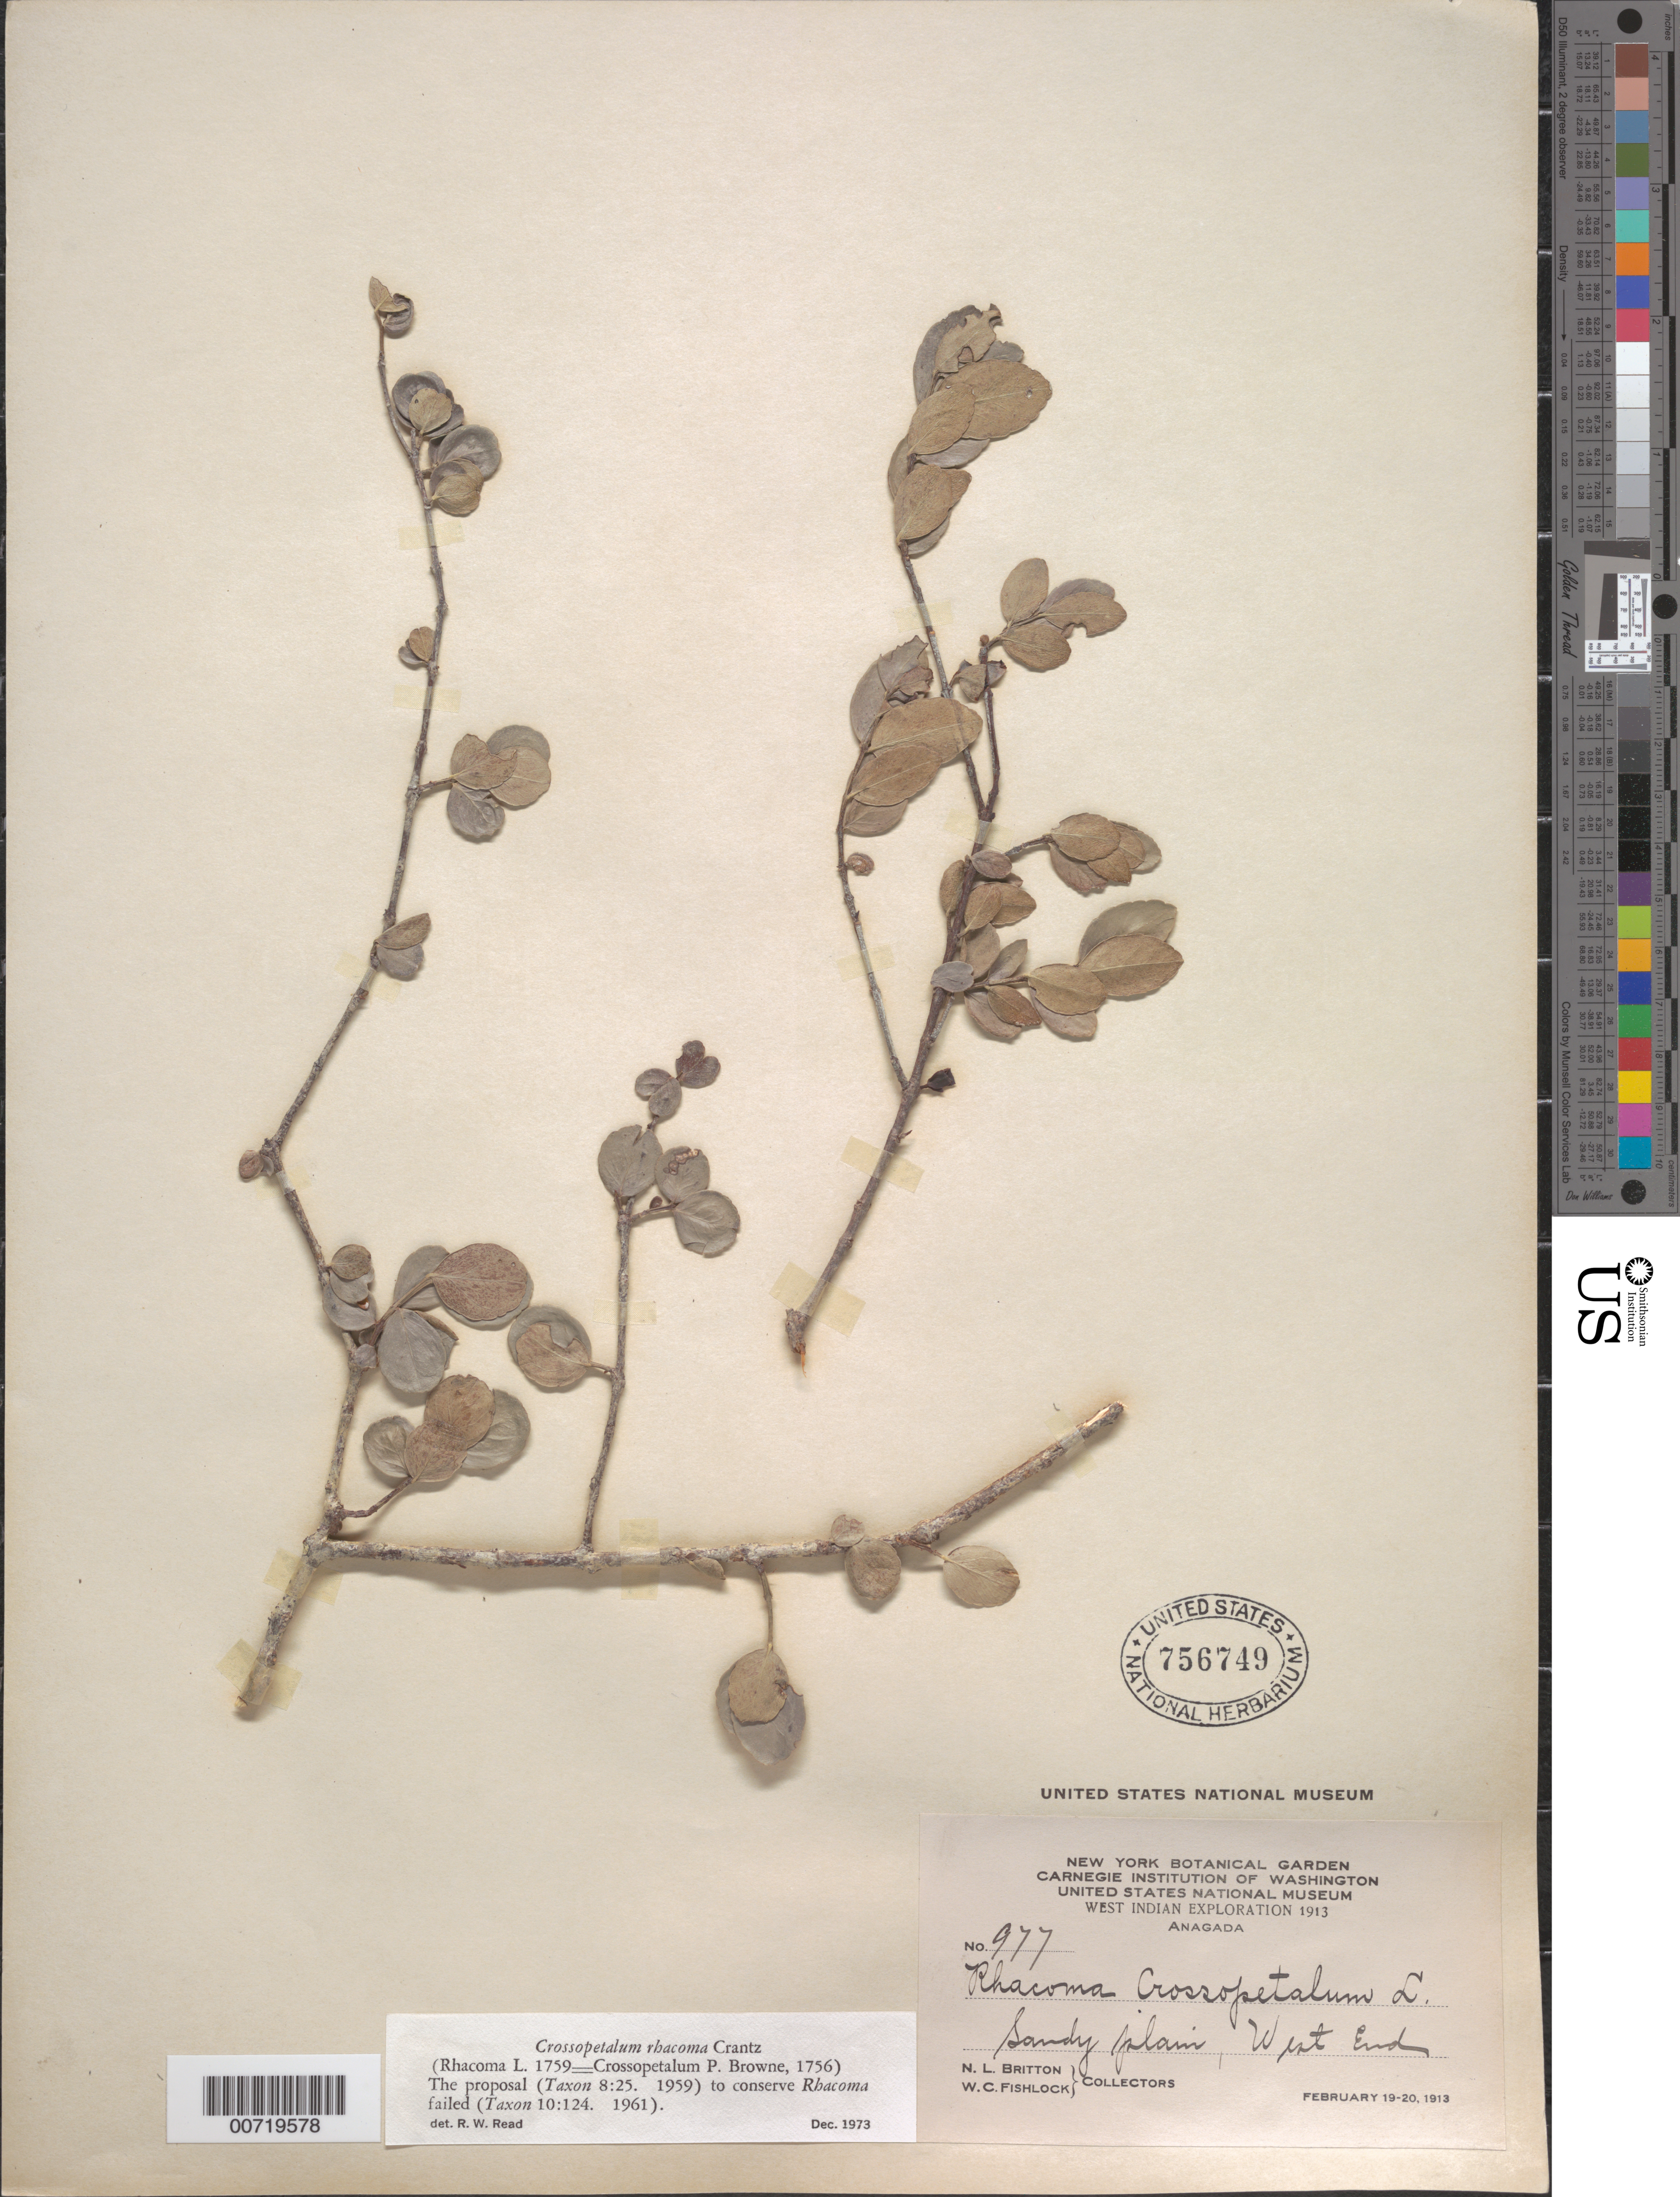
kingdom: Plantae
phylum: Tracheophyta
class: Magnoliopsida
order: Celastrales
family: Celastraceae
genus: Crossopetalum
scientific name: Crossopetalum rhacoma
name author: Crantz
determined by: Read, Robert W., (US), NMNH (UNITED STATES)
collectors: N. Britton & W. Fishlock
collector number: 977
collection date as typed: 19 Feb 1913 and 20 Feb 1913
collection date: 1913-02-19,1913-02-20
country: British Virgin Islands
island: Anegada I.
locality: West End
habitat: Sandy plain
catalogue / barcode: US 756749